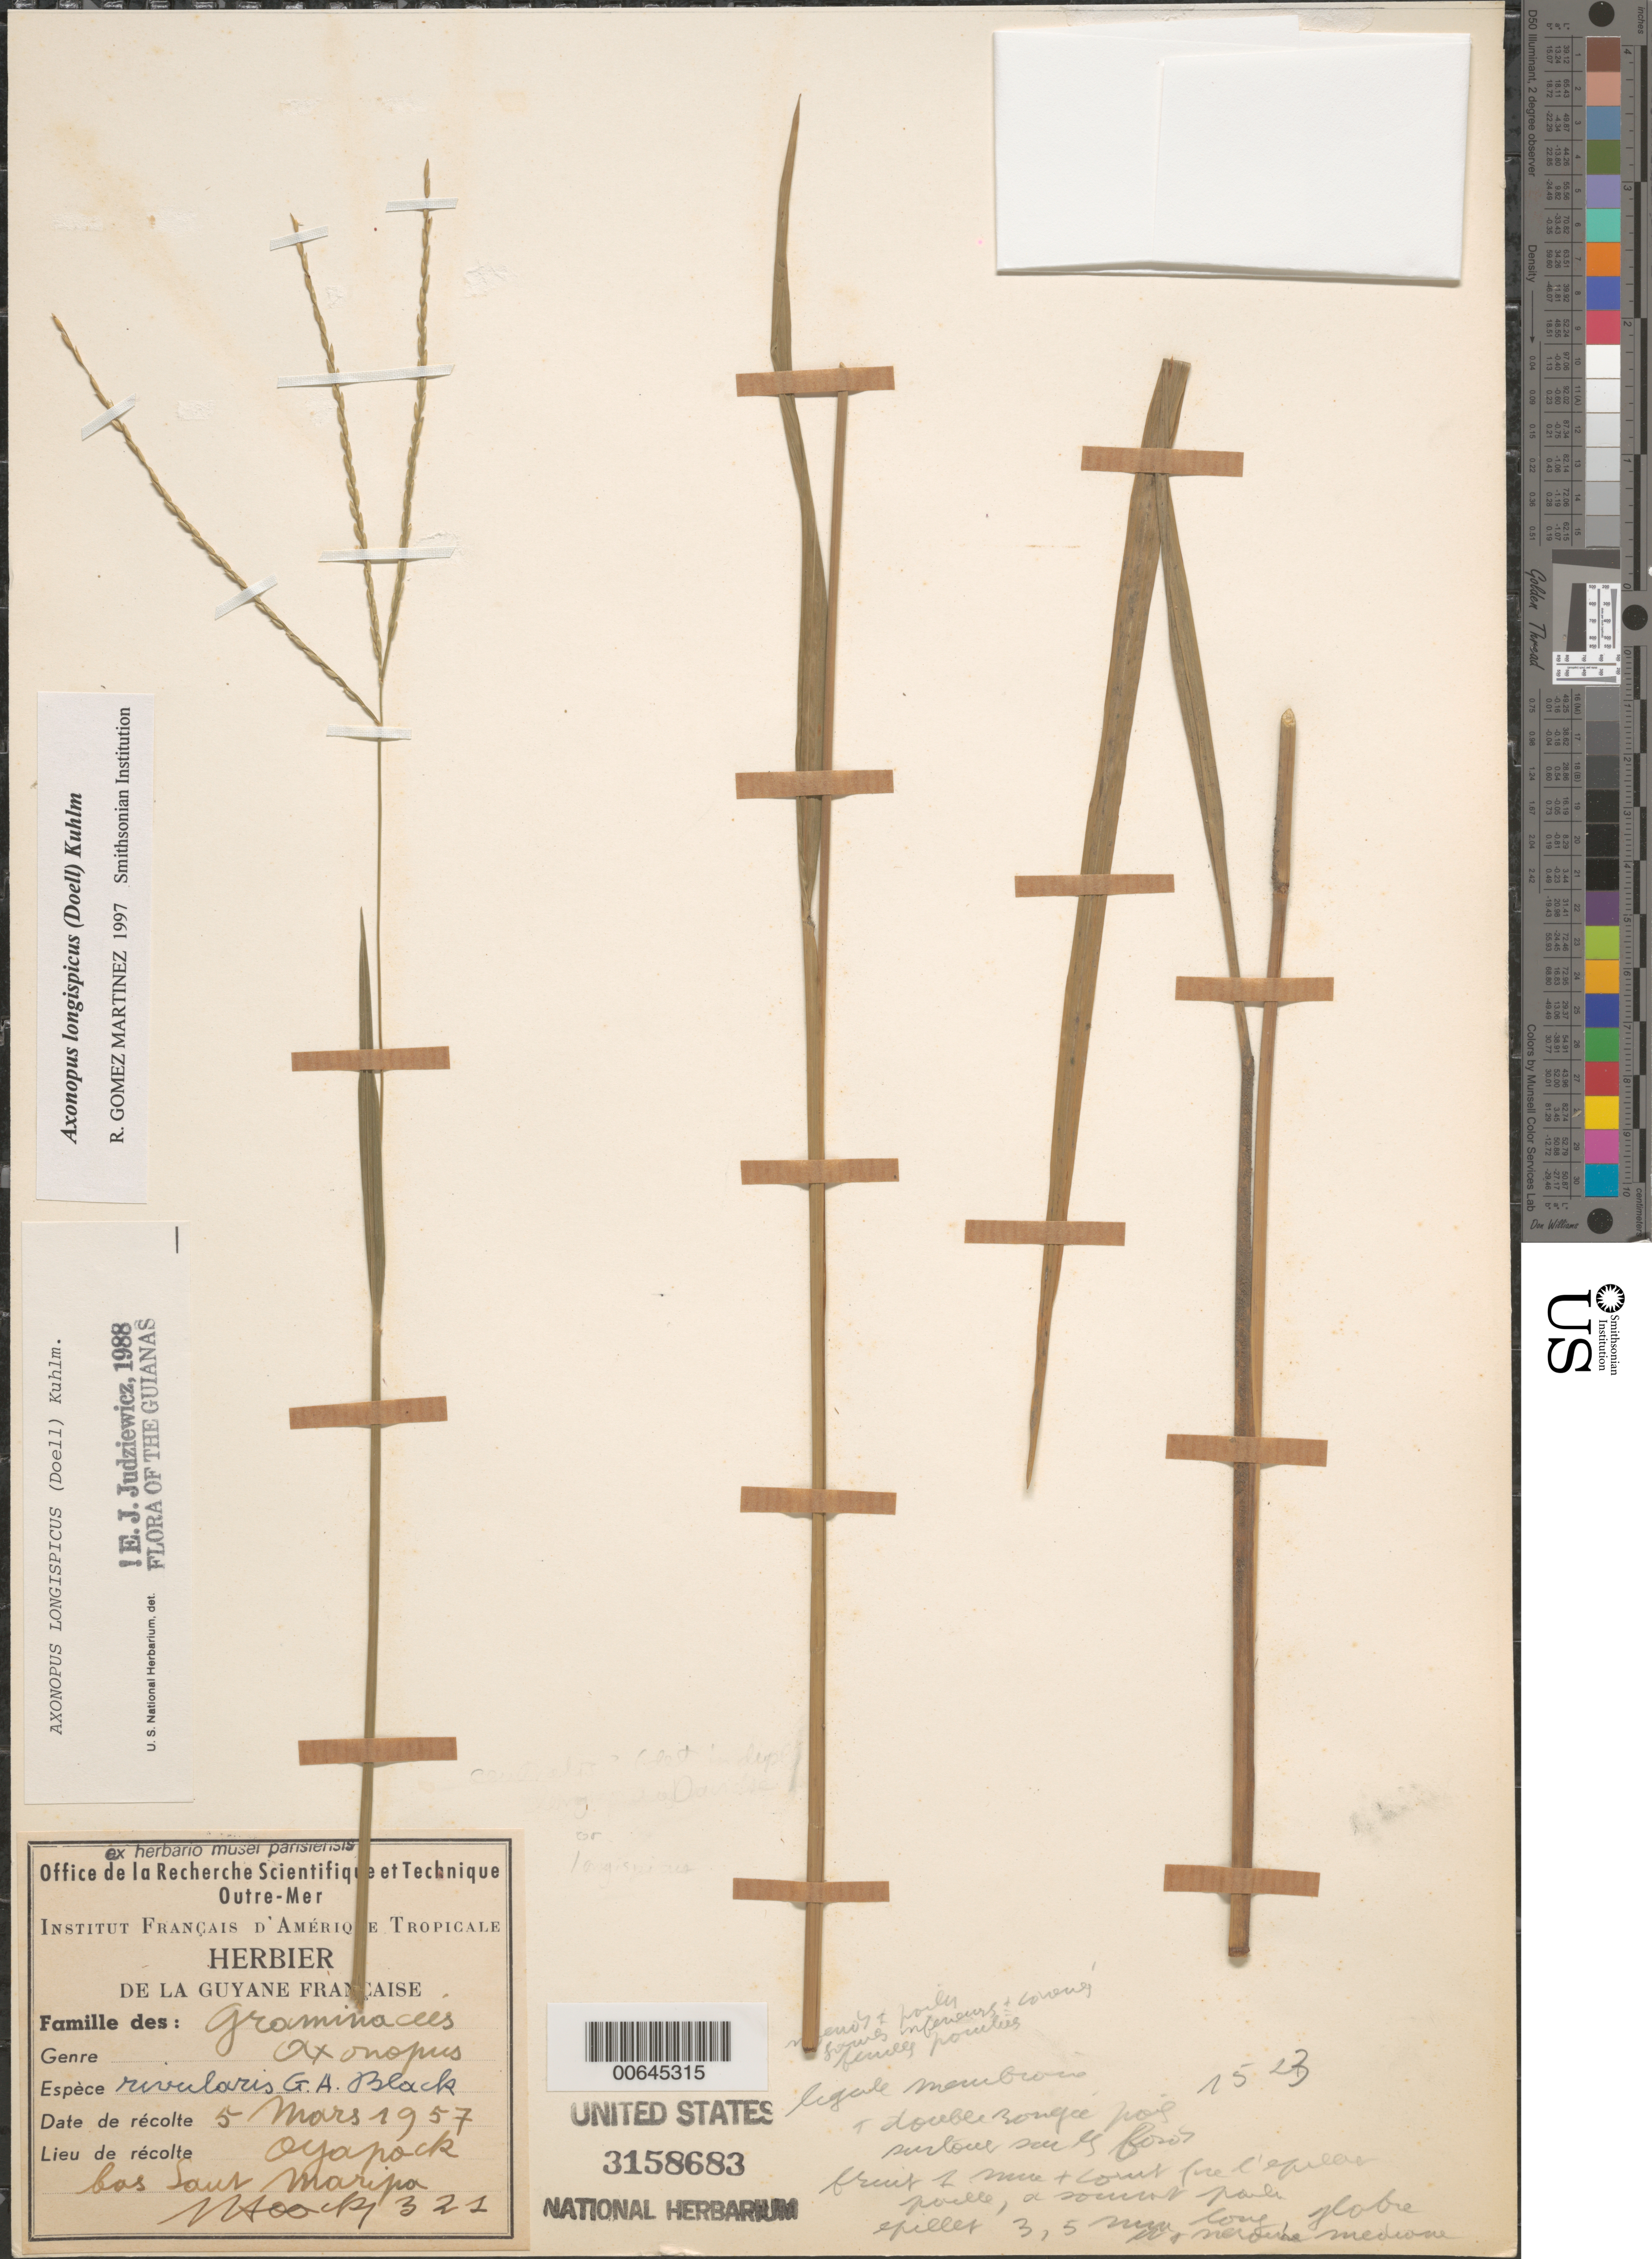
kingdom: Plantae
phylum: Tracheophyta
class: Liliopsida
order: Poales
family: Poaceae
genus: Axonopus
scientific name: Axonopus longispicus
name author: (Döll) Kuhlm.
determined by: Judziewicz, E. J.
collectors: J. Hoock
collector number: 321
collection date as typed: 5-Mar-57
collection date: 1957-03-05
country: French Guiana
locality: Oyapock, bas Saut Maripa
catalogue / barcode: US 3158683